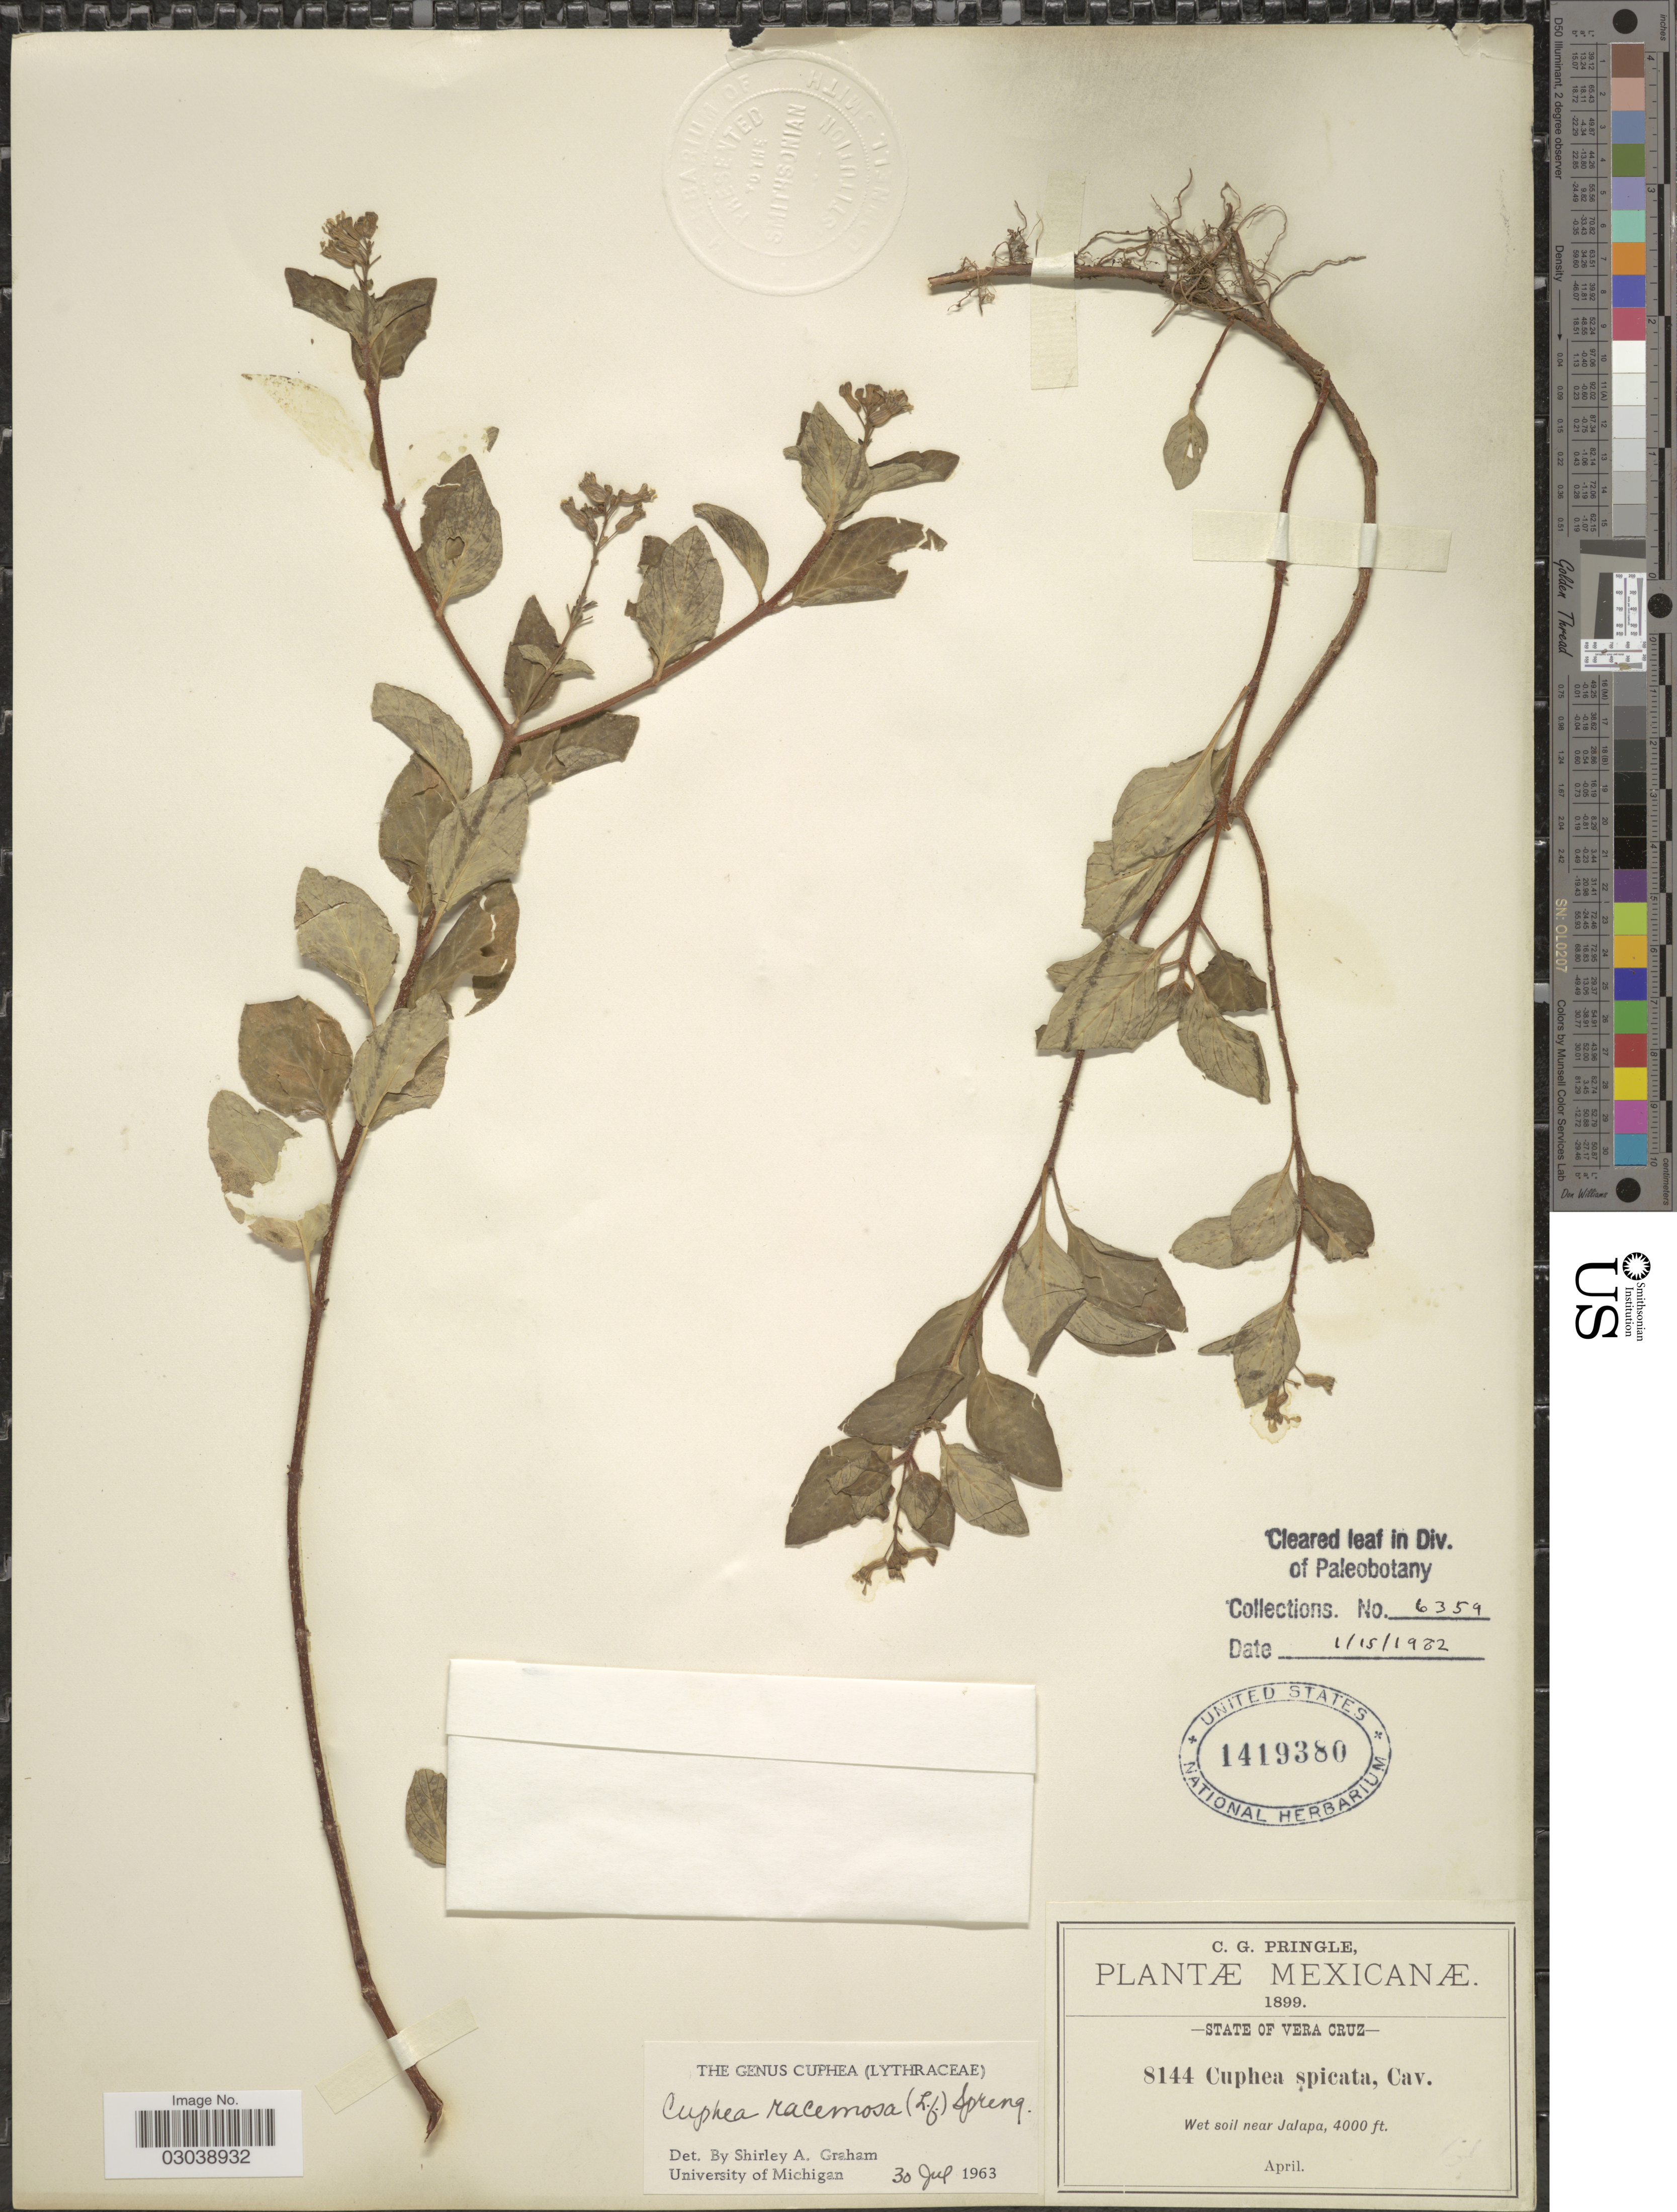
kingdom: Plantae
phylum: Tracheophyta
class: Magnoliopsida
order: Myrtales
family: Lythraceae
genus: Cuphea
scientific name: Cuphea racemosa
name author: (L. f.) Spreng.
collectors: C. G. Pringle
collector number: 8144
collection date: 1899-04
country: Mexico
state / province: Veracruz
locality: State of Vera Cruz, Wet soil near Jalapa.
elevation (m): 1219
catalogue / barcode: US 1419380